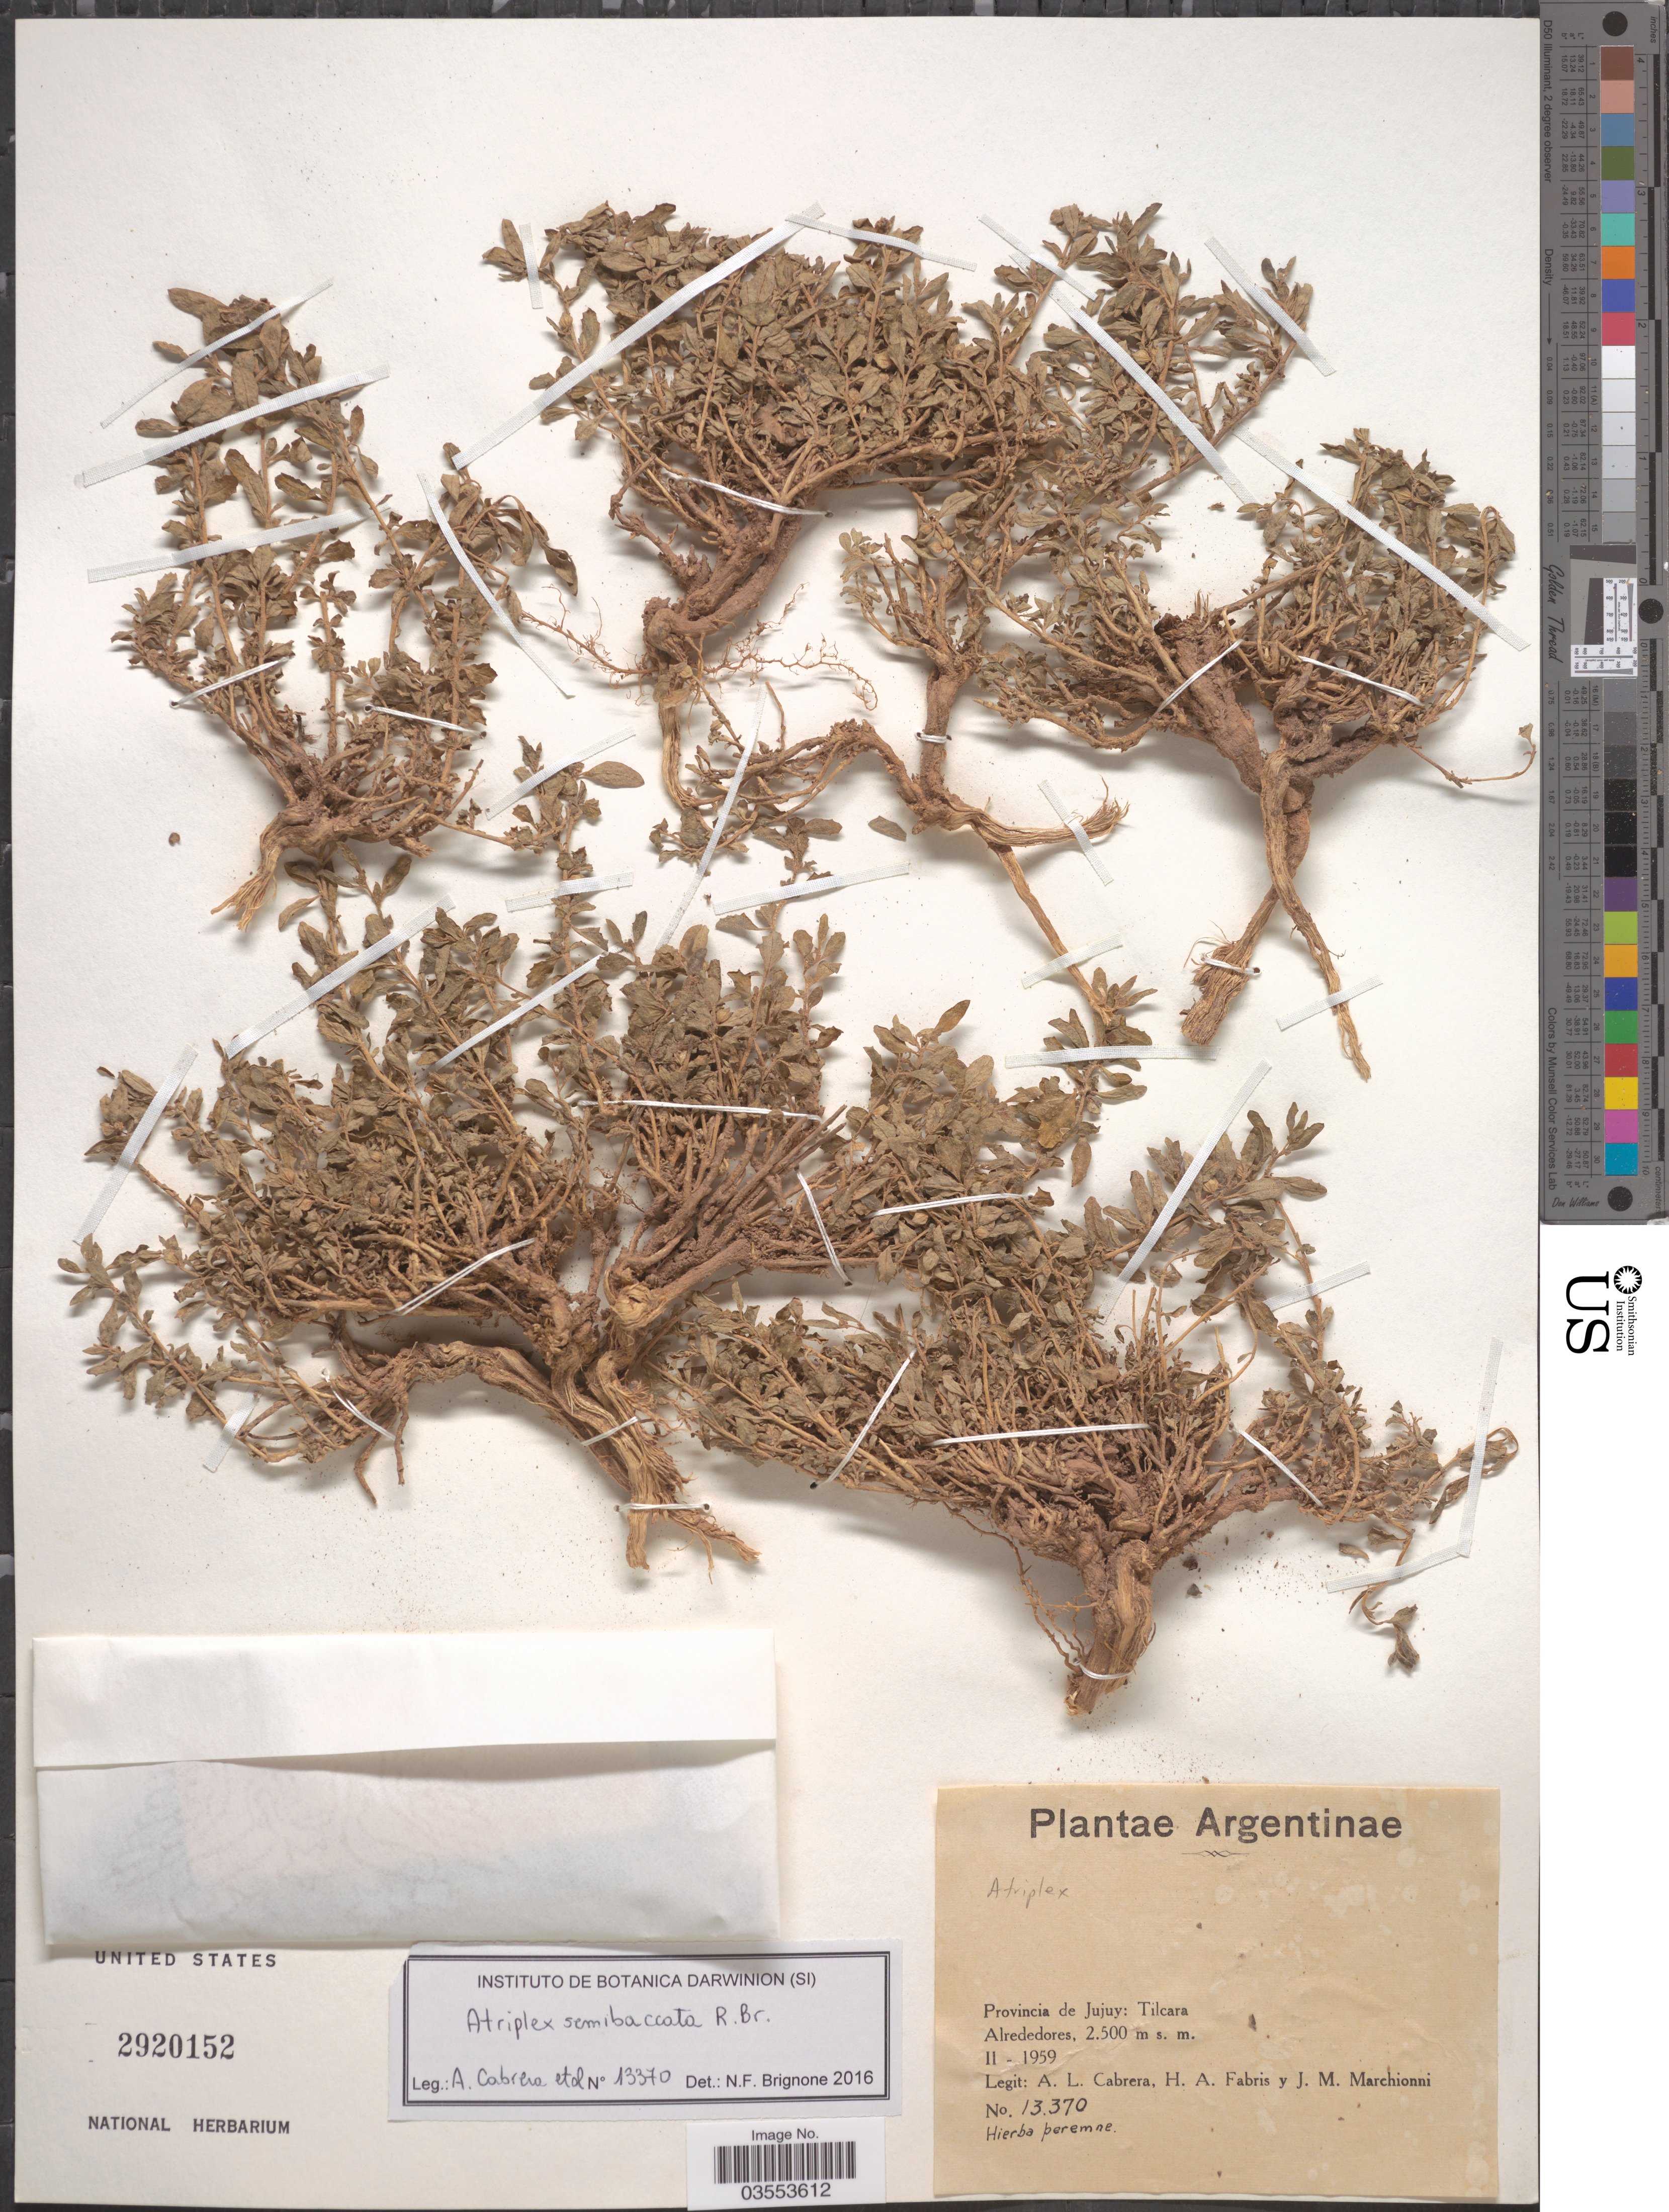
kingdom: Plantae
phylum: Tracheophyta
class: Magnoliopsida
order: Caryophyllales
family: Amaranthaceae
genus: Atriplex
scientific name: Atriplex sp.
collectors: A. L. Cabrera, H. A. Fabris & J. Marchionni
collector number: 13370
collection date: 1959-02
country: Argentina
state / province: Jujuy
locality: Tilcara.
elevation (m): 2500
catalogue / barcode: US 2920152